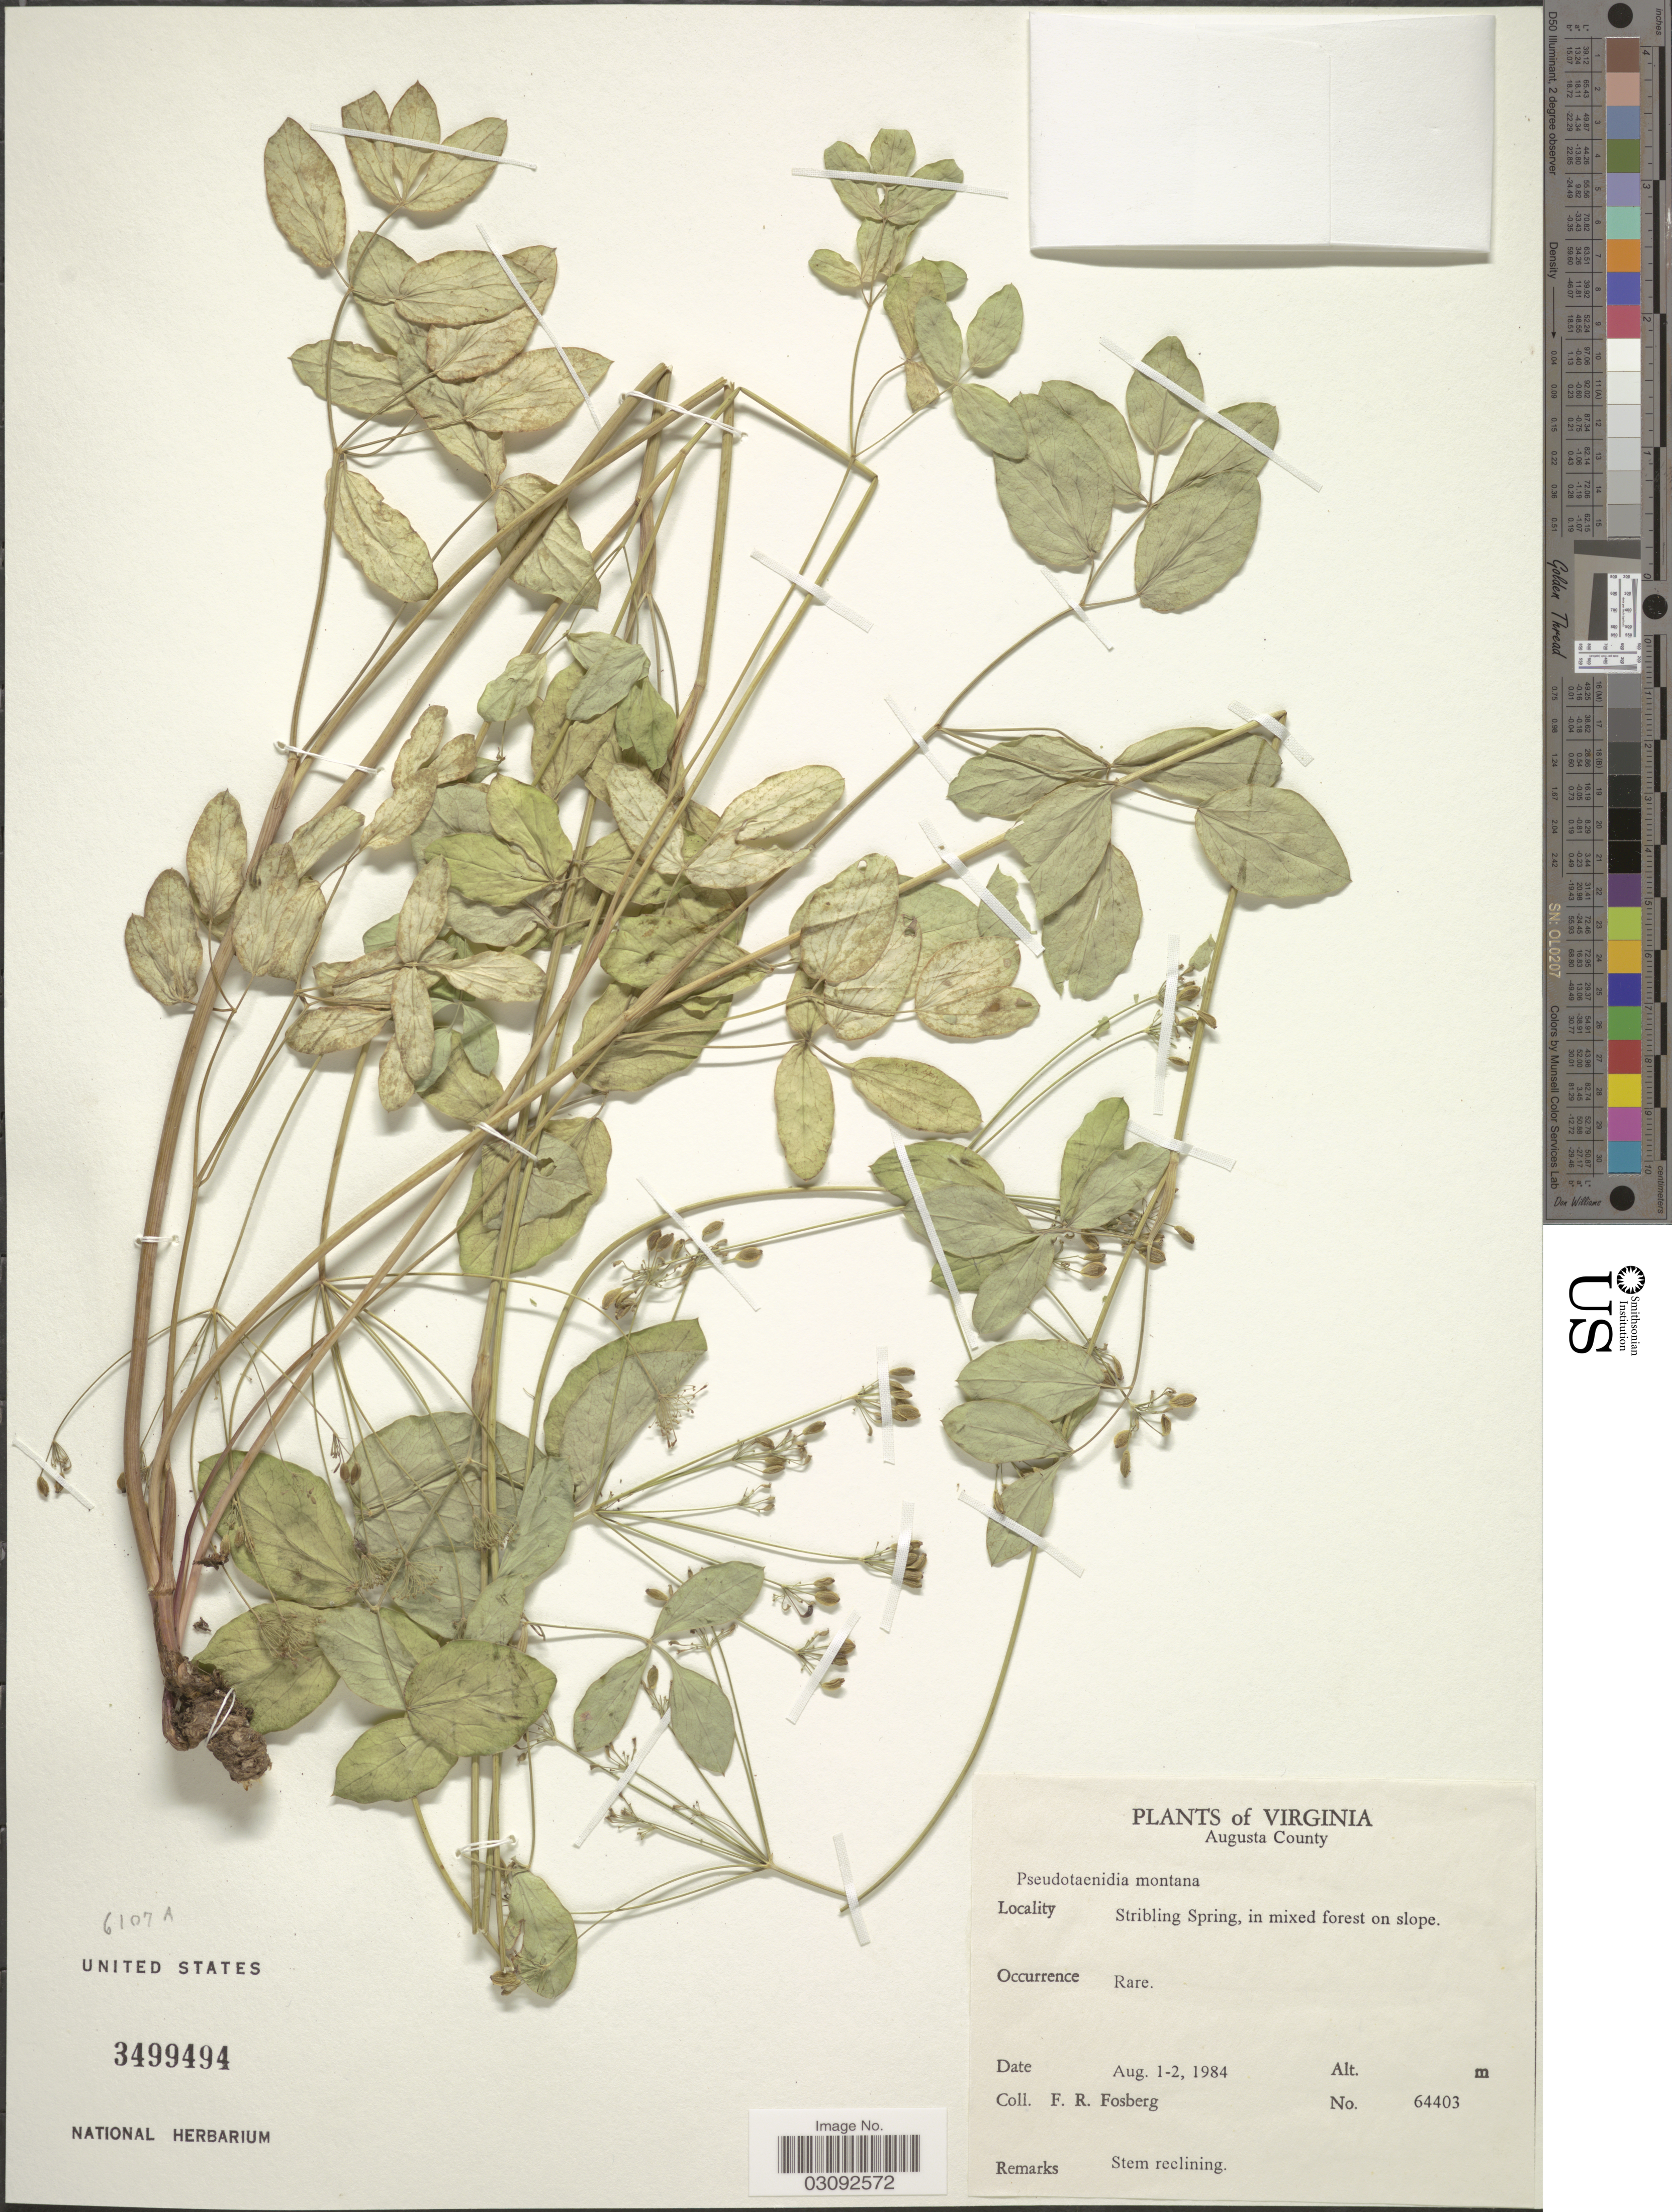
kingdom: Plantae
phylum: Tracheophyta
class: Magnoliopsida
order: Apiales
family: Apiaceae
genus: Pseudotaenidia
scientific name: Pseudotaenidia montana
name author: Mack.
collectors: F. R. Fosberg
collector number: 64403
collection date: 1984-08-01/1984-08-02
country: United States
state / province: Virginia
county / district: Augusta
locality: Augusta County. Stribling Spring.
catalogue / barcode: US 3499494